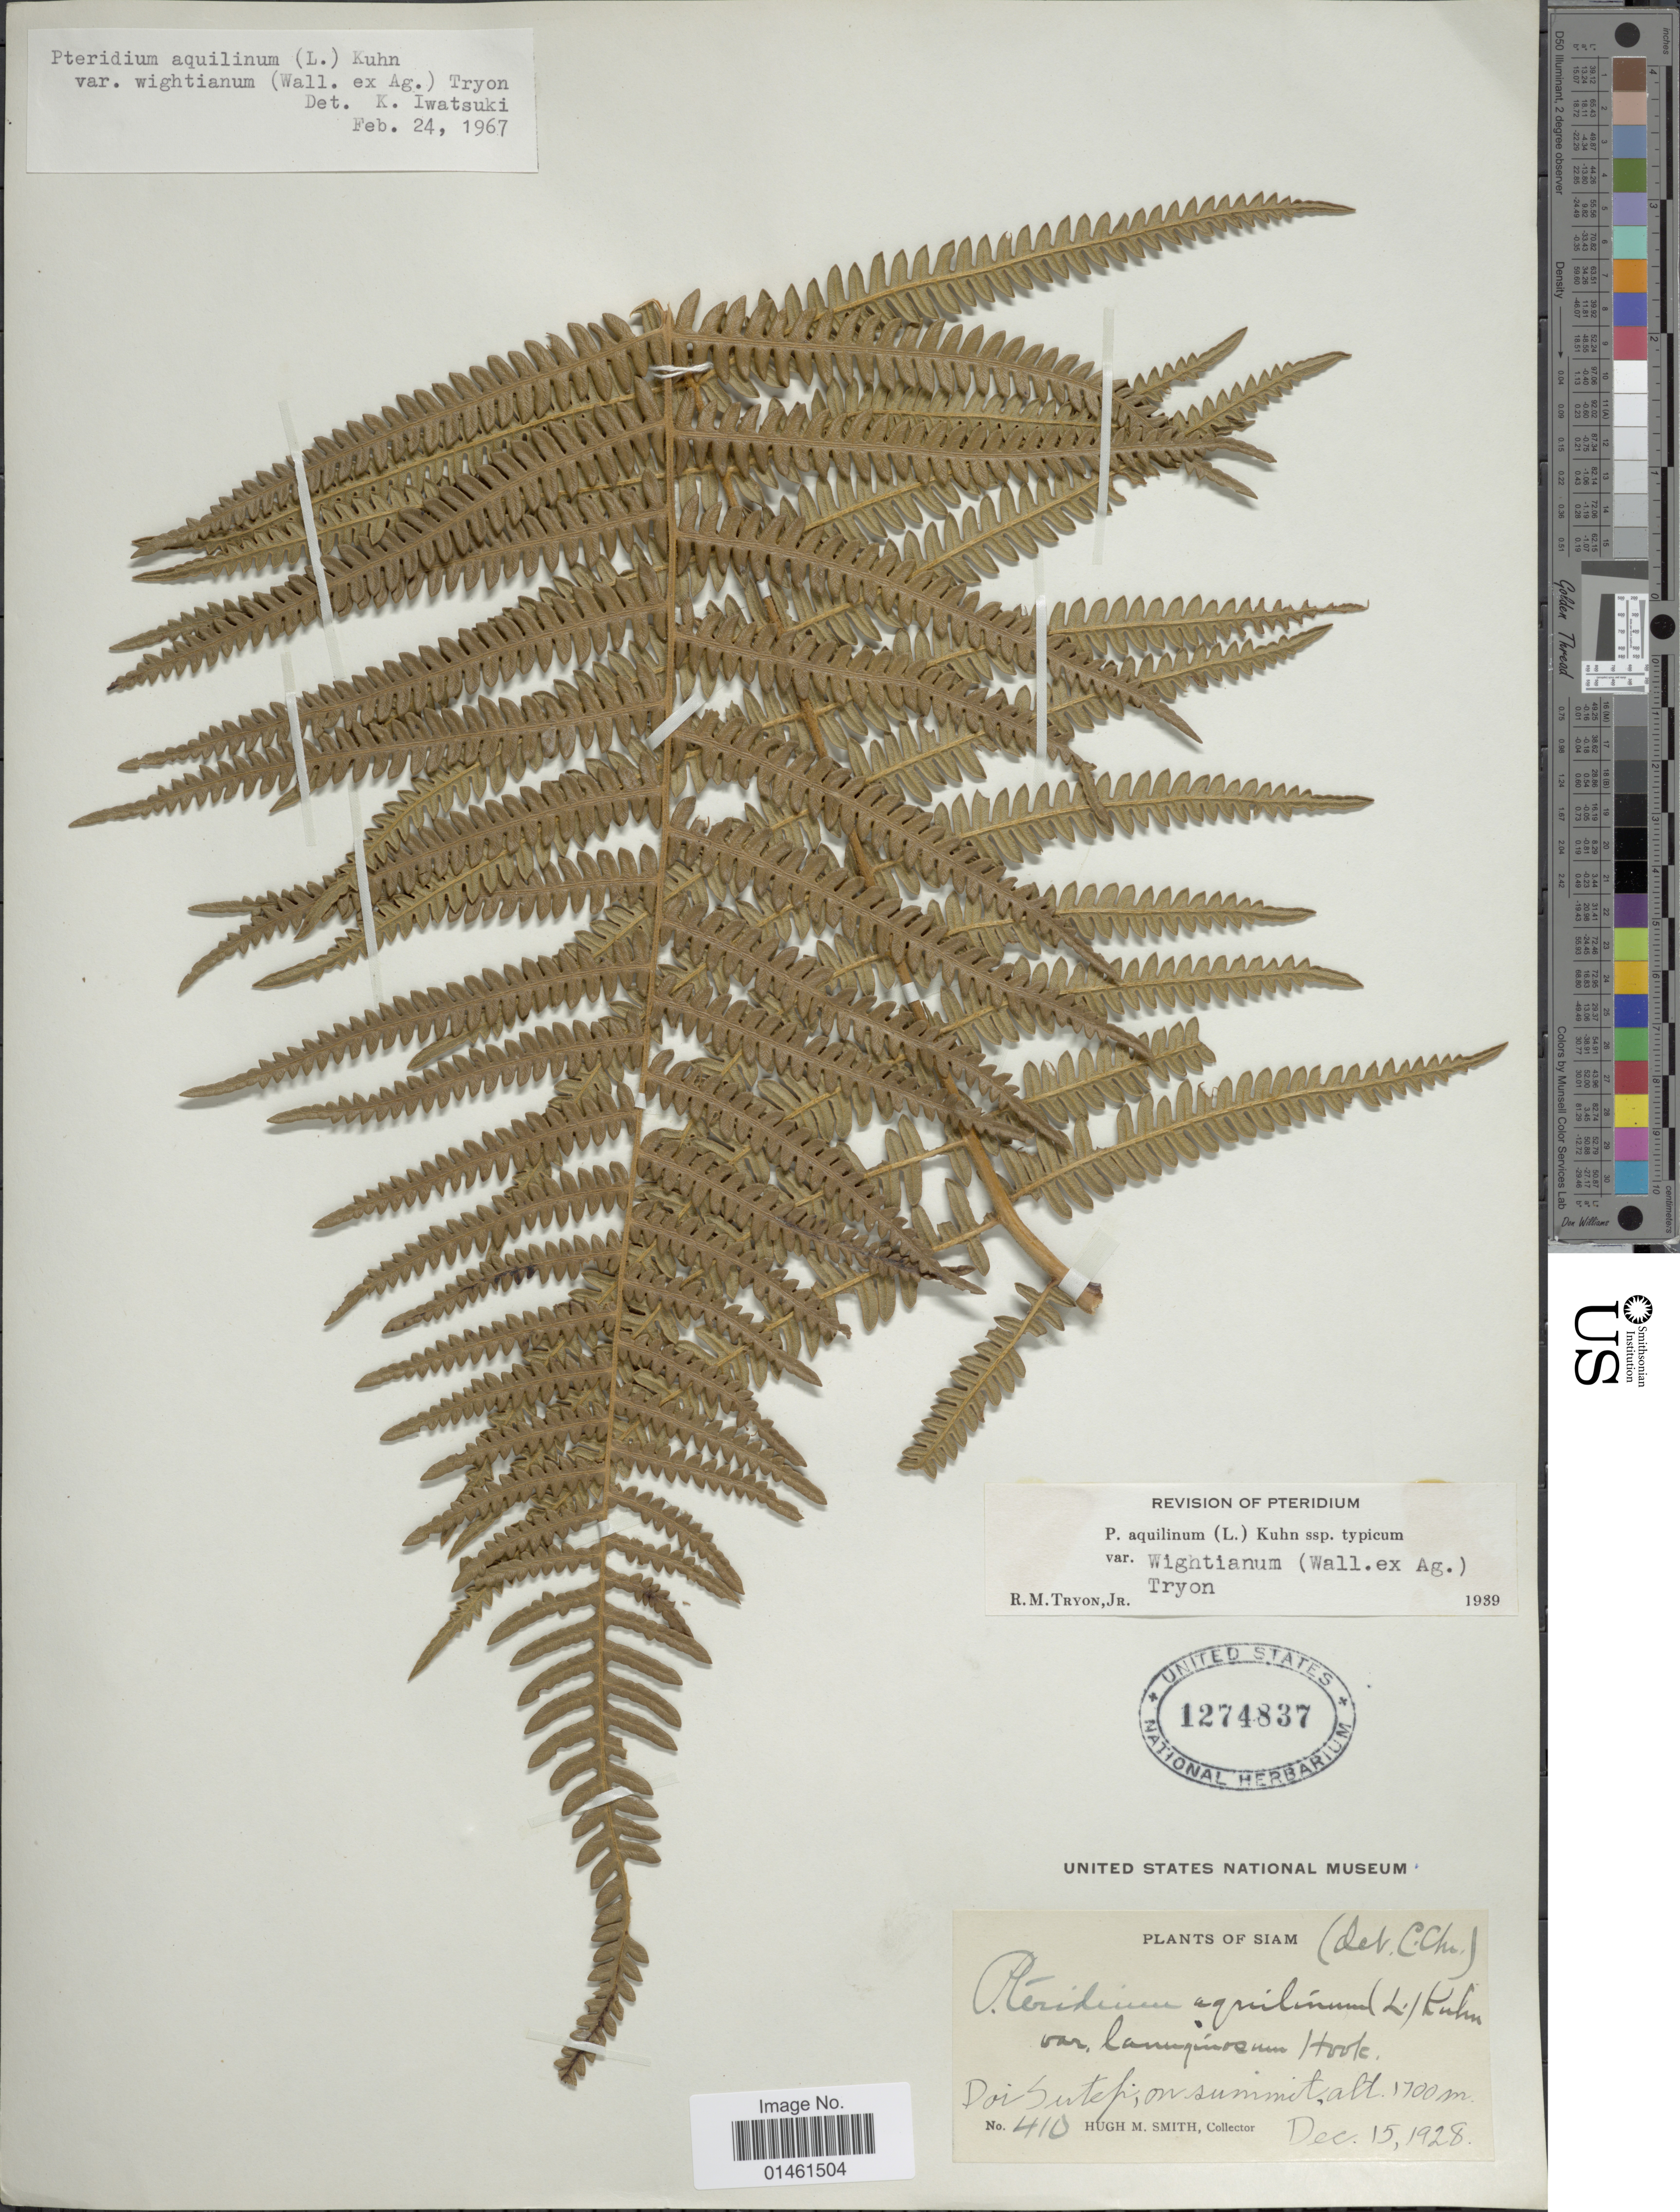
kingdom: Plantae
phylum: Tracheophyta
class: Polypodiopsida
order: Polypodiales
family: Dennstaedtiaceae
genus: Pteridium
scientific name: Pteridium aquilinum var. wightianum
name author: (J. Agardh) R.M. Tryon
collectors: H. M. Smith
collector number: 410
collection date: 1928-12-15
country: Thailand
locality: Siam, Doi Sutep, on summit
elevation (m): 1700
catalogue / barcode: US 1274837